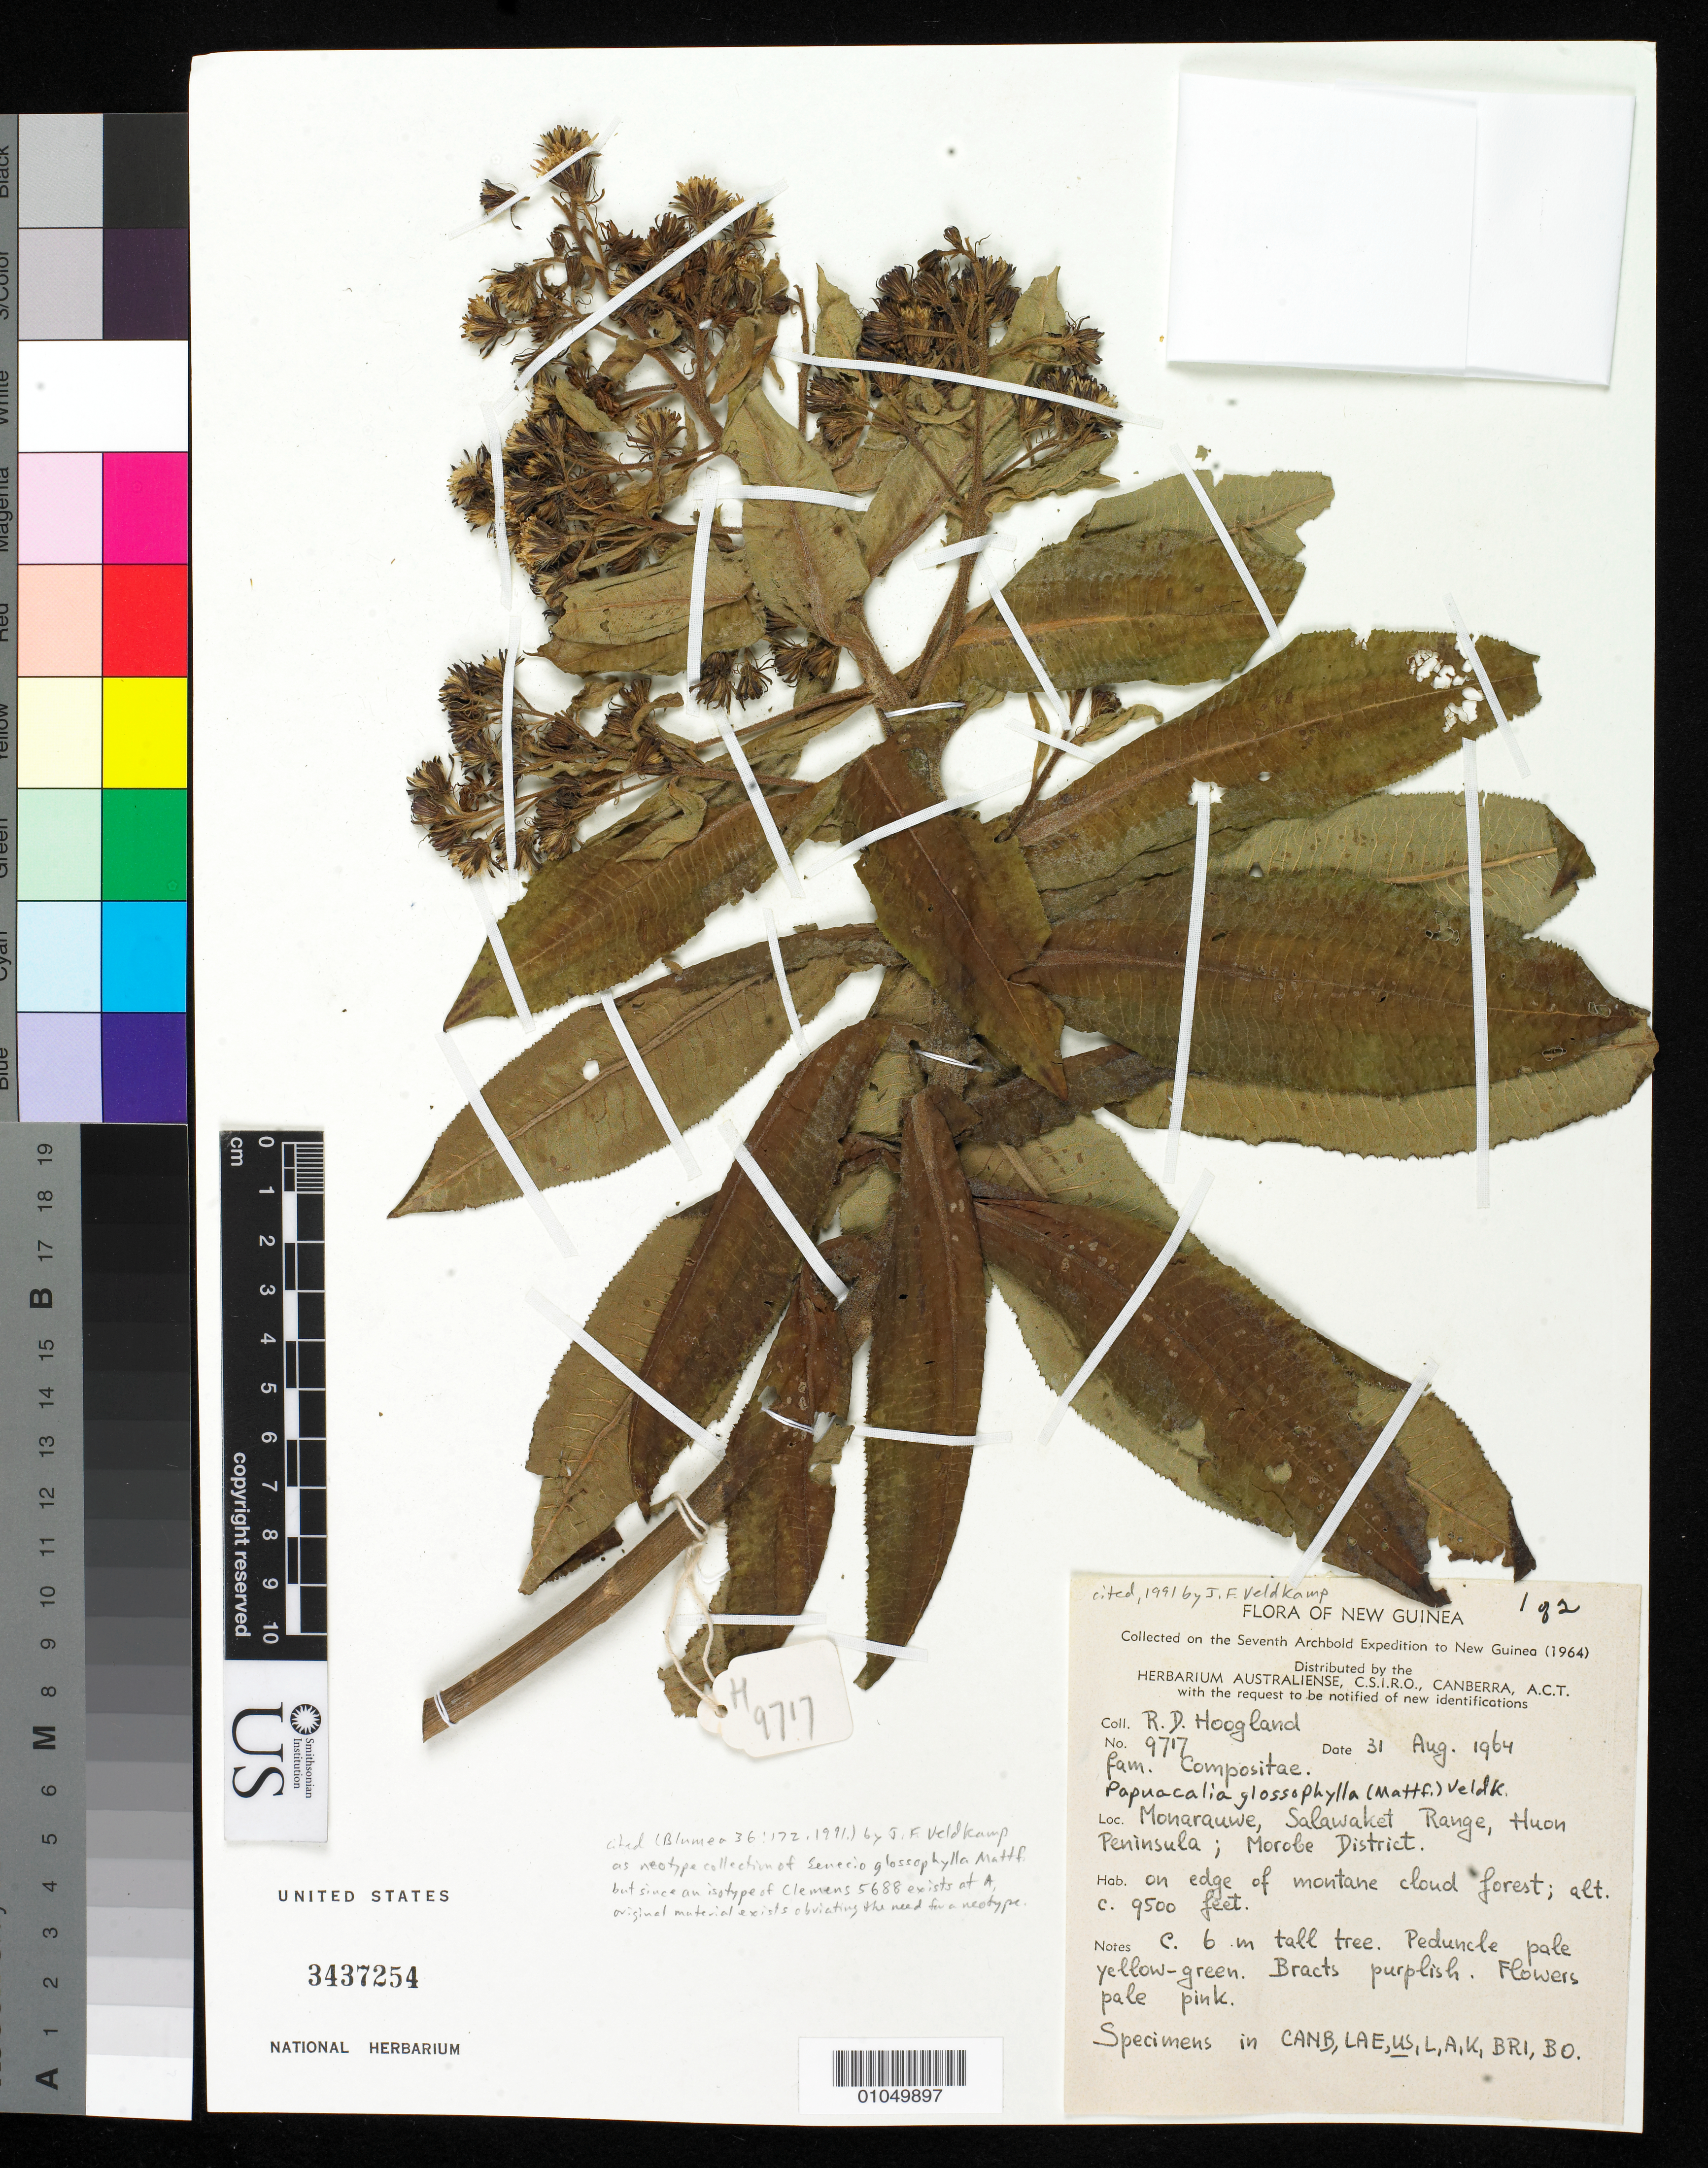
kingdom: Plantae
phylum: Tracheophyta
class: Magnoliopsida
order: Asterales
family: Asteraceae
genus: Senecio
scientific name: Senecio glossophyllus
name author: Mattf.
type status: Isoneotype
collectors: R. D. Hoogland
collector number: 9717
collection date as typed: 31 Aug 1964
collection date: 1964-08-31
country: Papua New Guinea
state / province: Morobe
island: New Guinea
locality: Monarauwe, Salawaket Range, Huon Peninsula, Morobe District.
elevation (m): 2896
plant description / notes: Currently accepted name as cited by Veldkamp (1991).; Replaces original type of Clemens 5688 (holotype B, lost). Neotypification is superfluous because an isotype is apparently extant at A.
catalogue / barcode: US 3437254